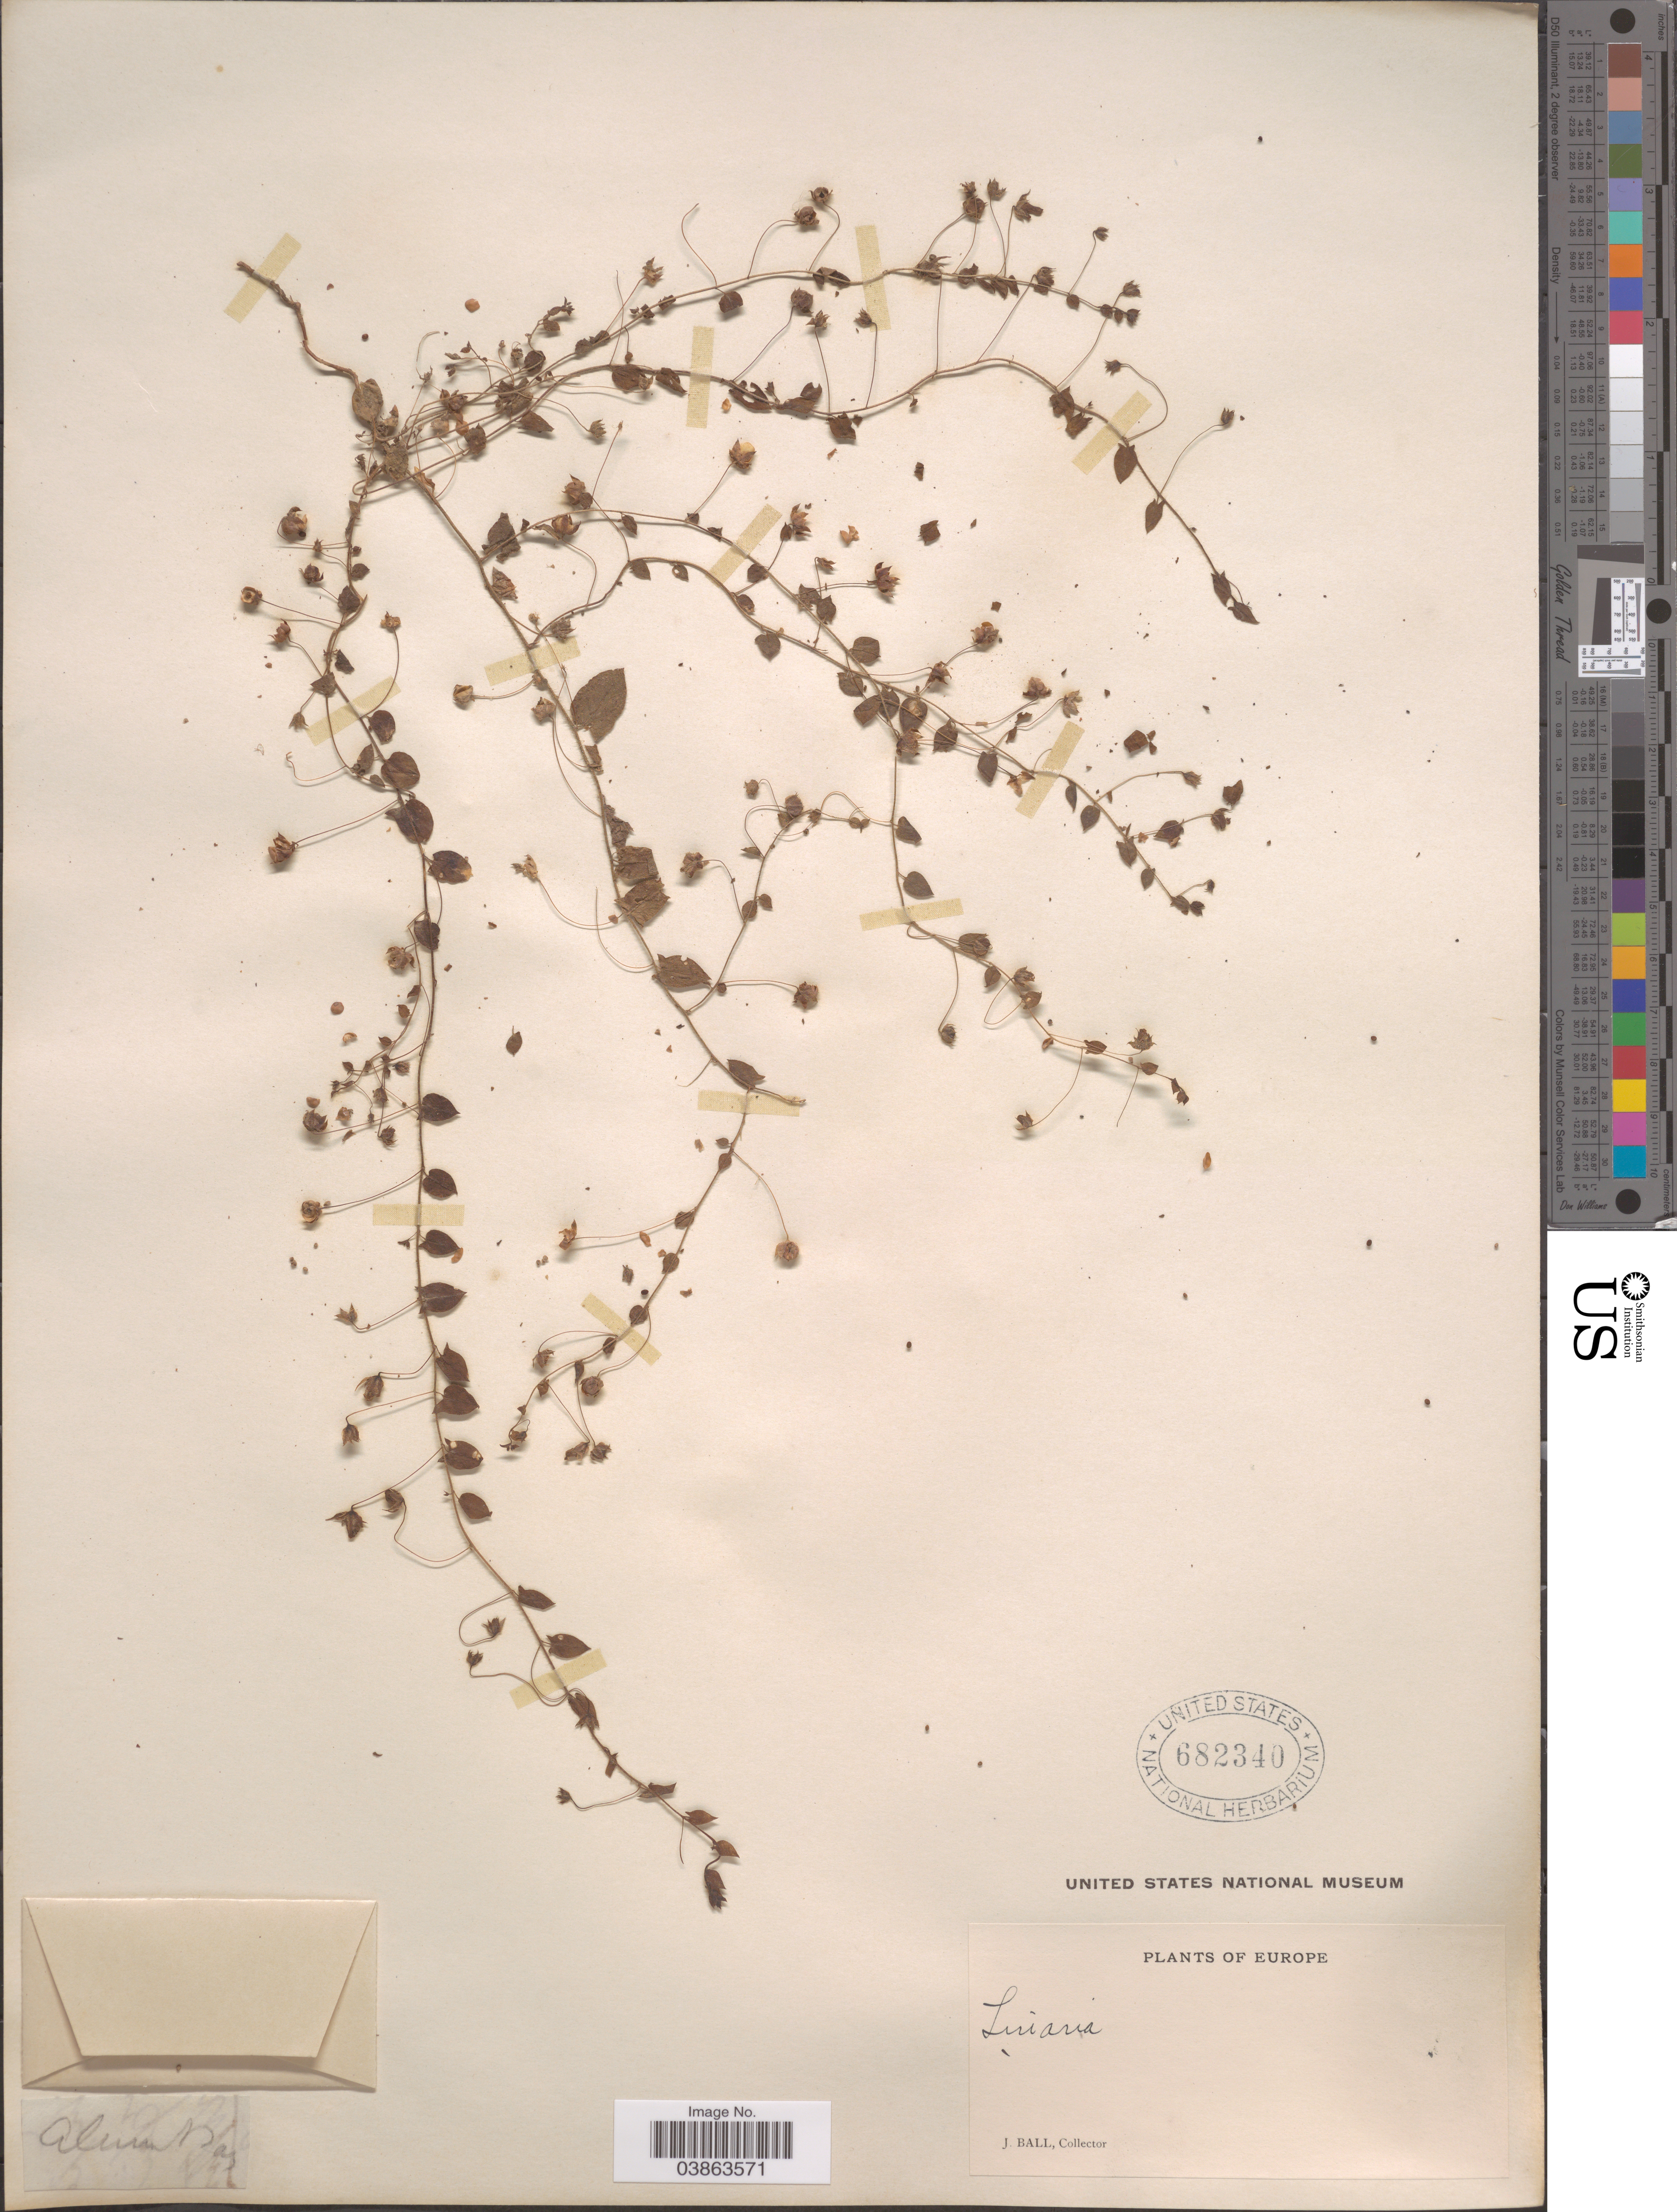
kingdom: Plantae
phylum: Tracheophyta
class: Magnoliopsida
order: Lamiales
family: Plantaginaceae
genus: Linaria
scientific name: Linaria sp.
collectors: J. Ball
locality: Europe.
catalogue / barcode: US 682340